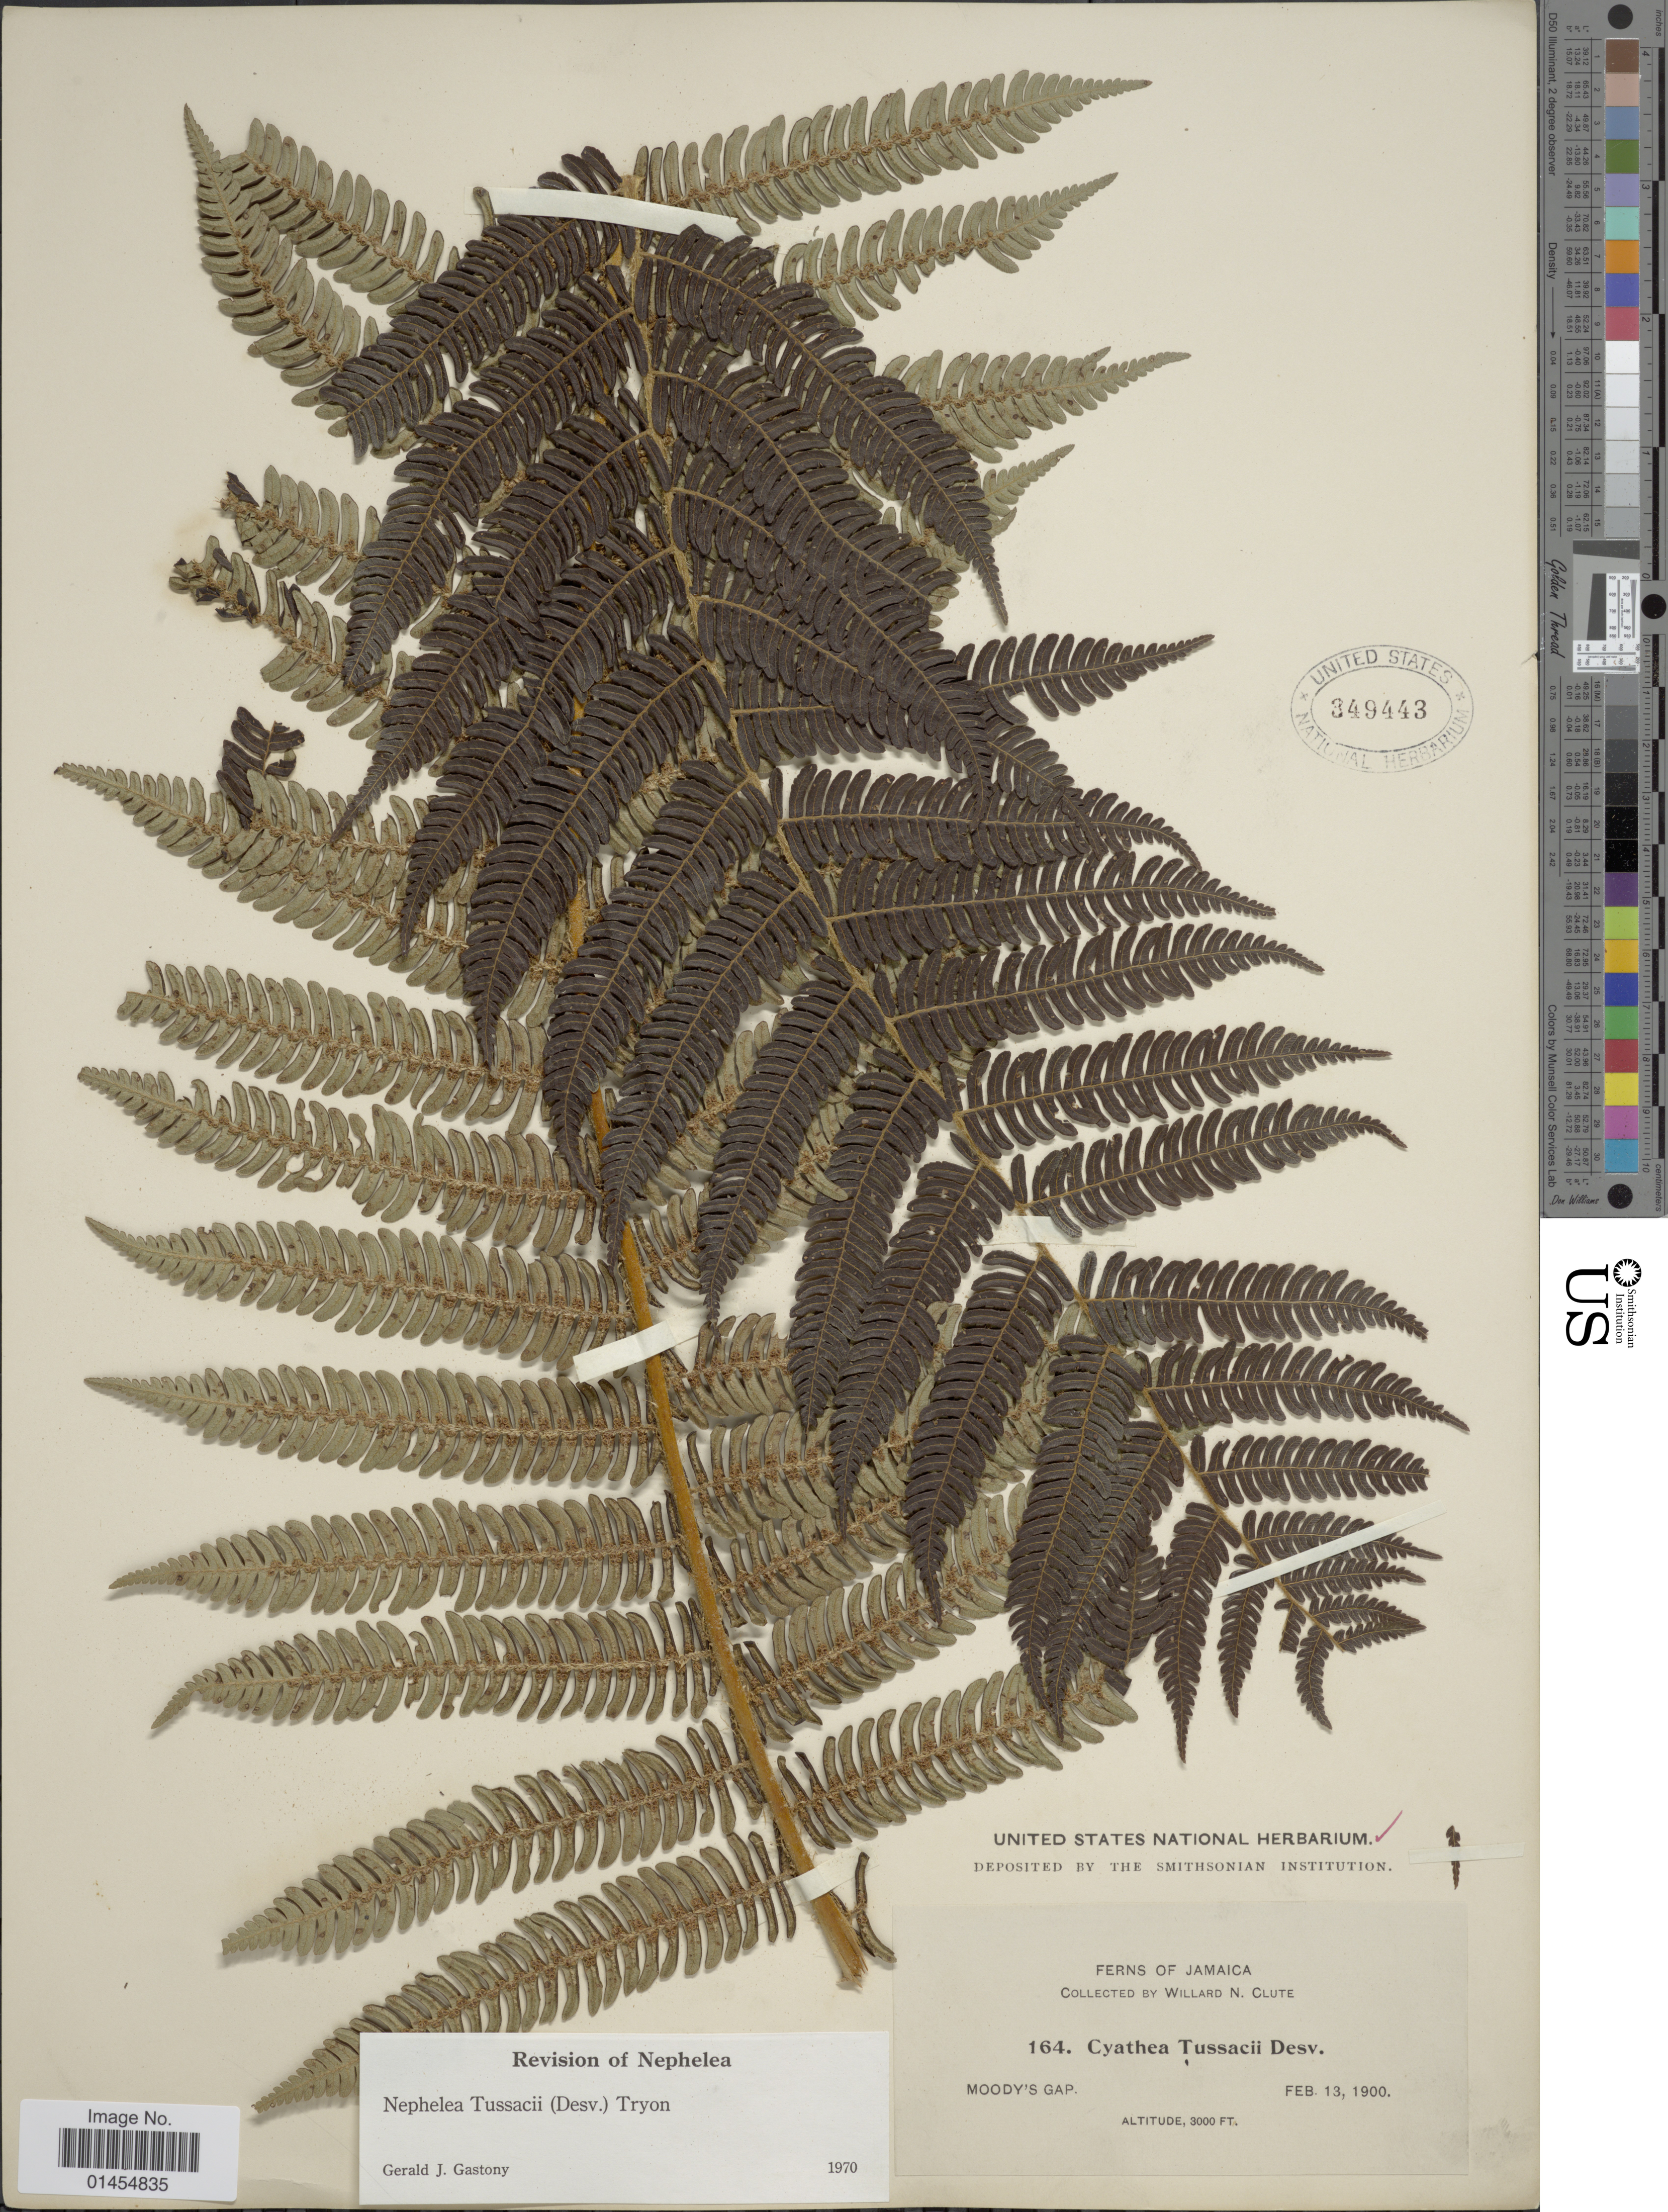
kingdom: Plantae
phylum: Tracheophyta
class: Polypodiopsida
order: Cyatheales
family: Cyatheaceae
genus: Alsophila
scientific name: Alsophila tussacii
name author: (Desv.) D.S. Conant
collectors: W. N. Clute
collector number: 164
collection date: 1900-02-13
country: Jamaica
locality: Moody's Gap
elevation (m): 914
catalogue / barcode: US 349443